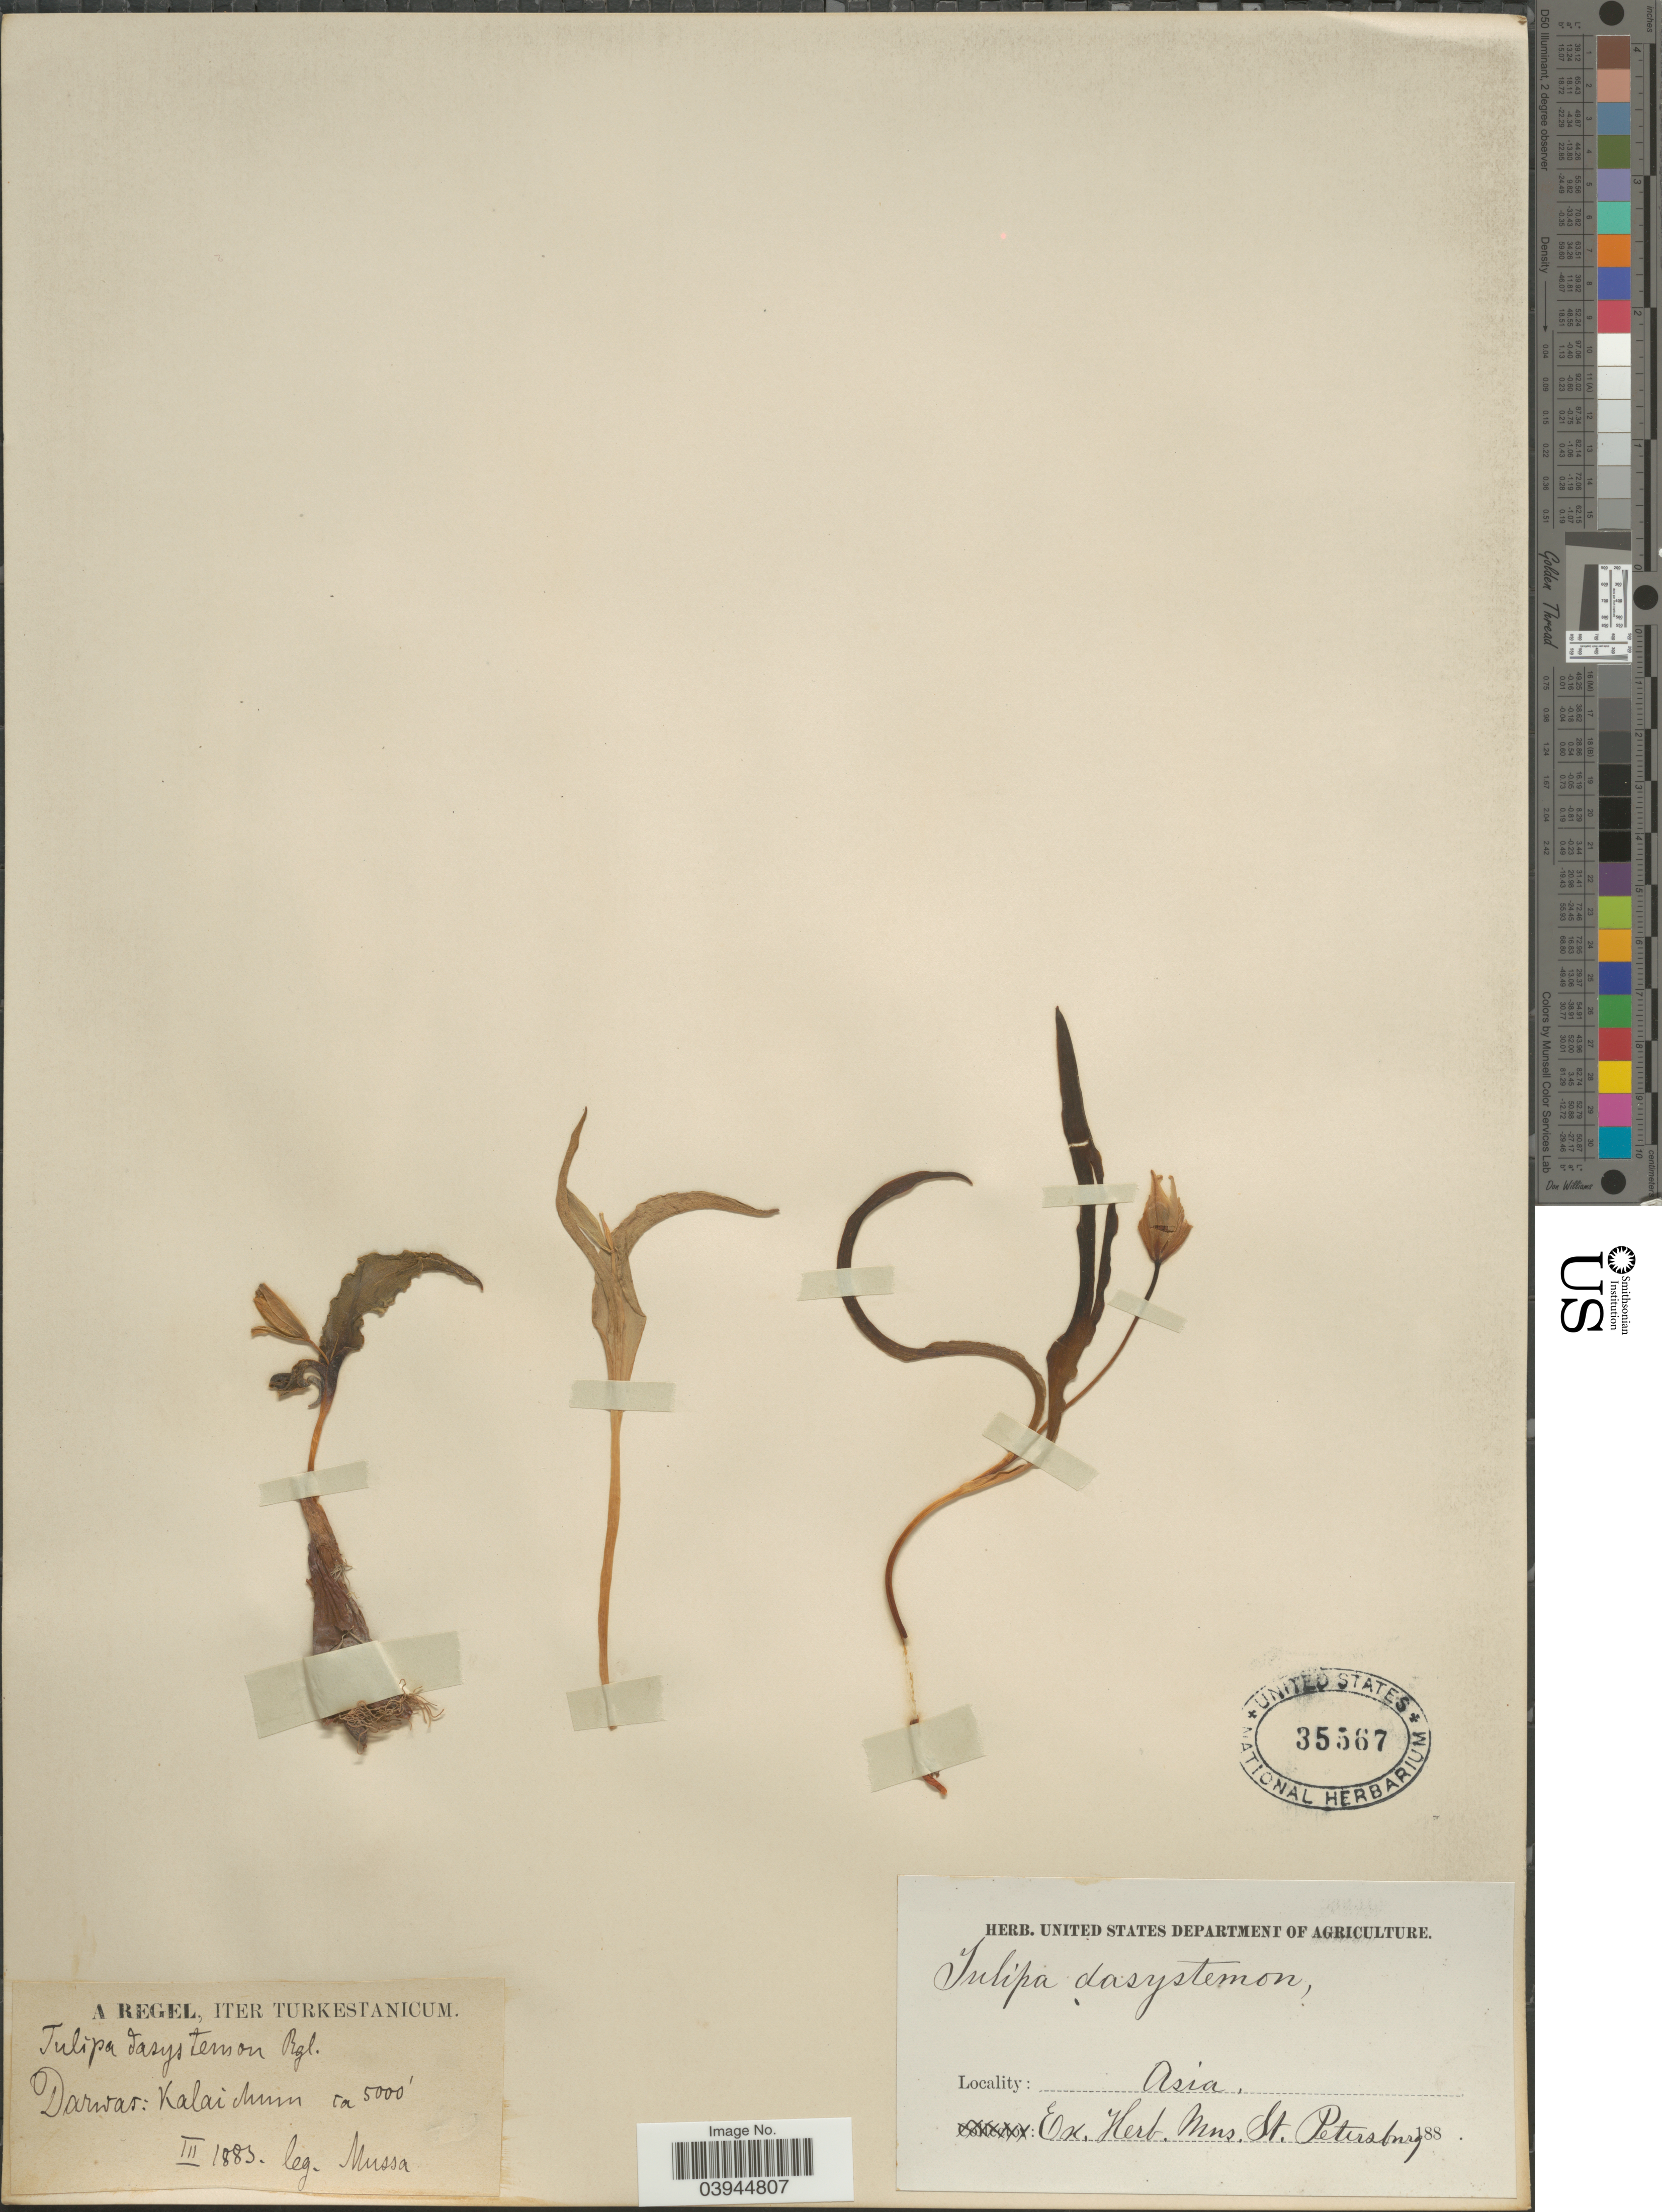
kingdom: Plantae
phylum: Tracheophyta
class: Liliopsida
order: Liliales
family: Liliaceae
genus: Tulipa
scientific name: Tulipa dasystemon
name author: (Regel) Regel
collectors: Mussa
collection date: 1883-03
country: Tajikistan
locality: Turkestanicum. Darwas: Kalaichum.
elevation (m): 1524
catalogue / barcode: US 35567